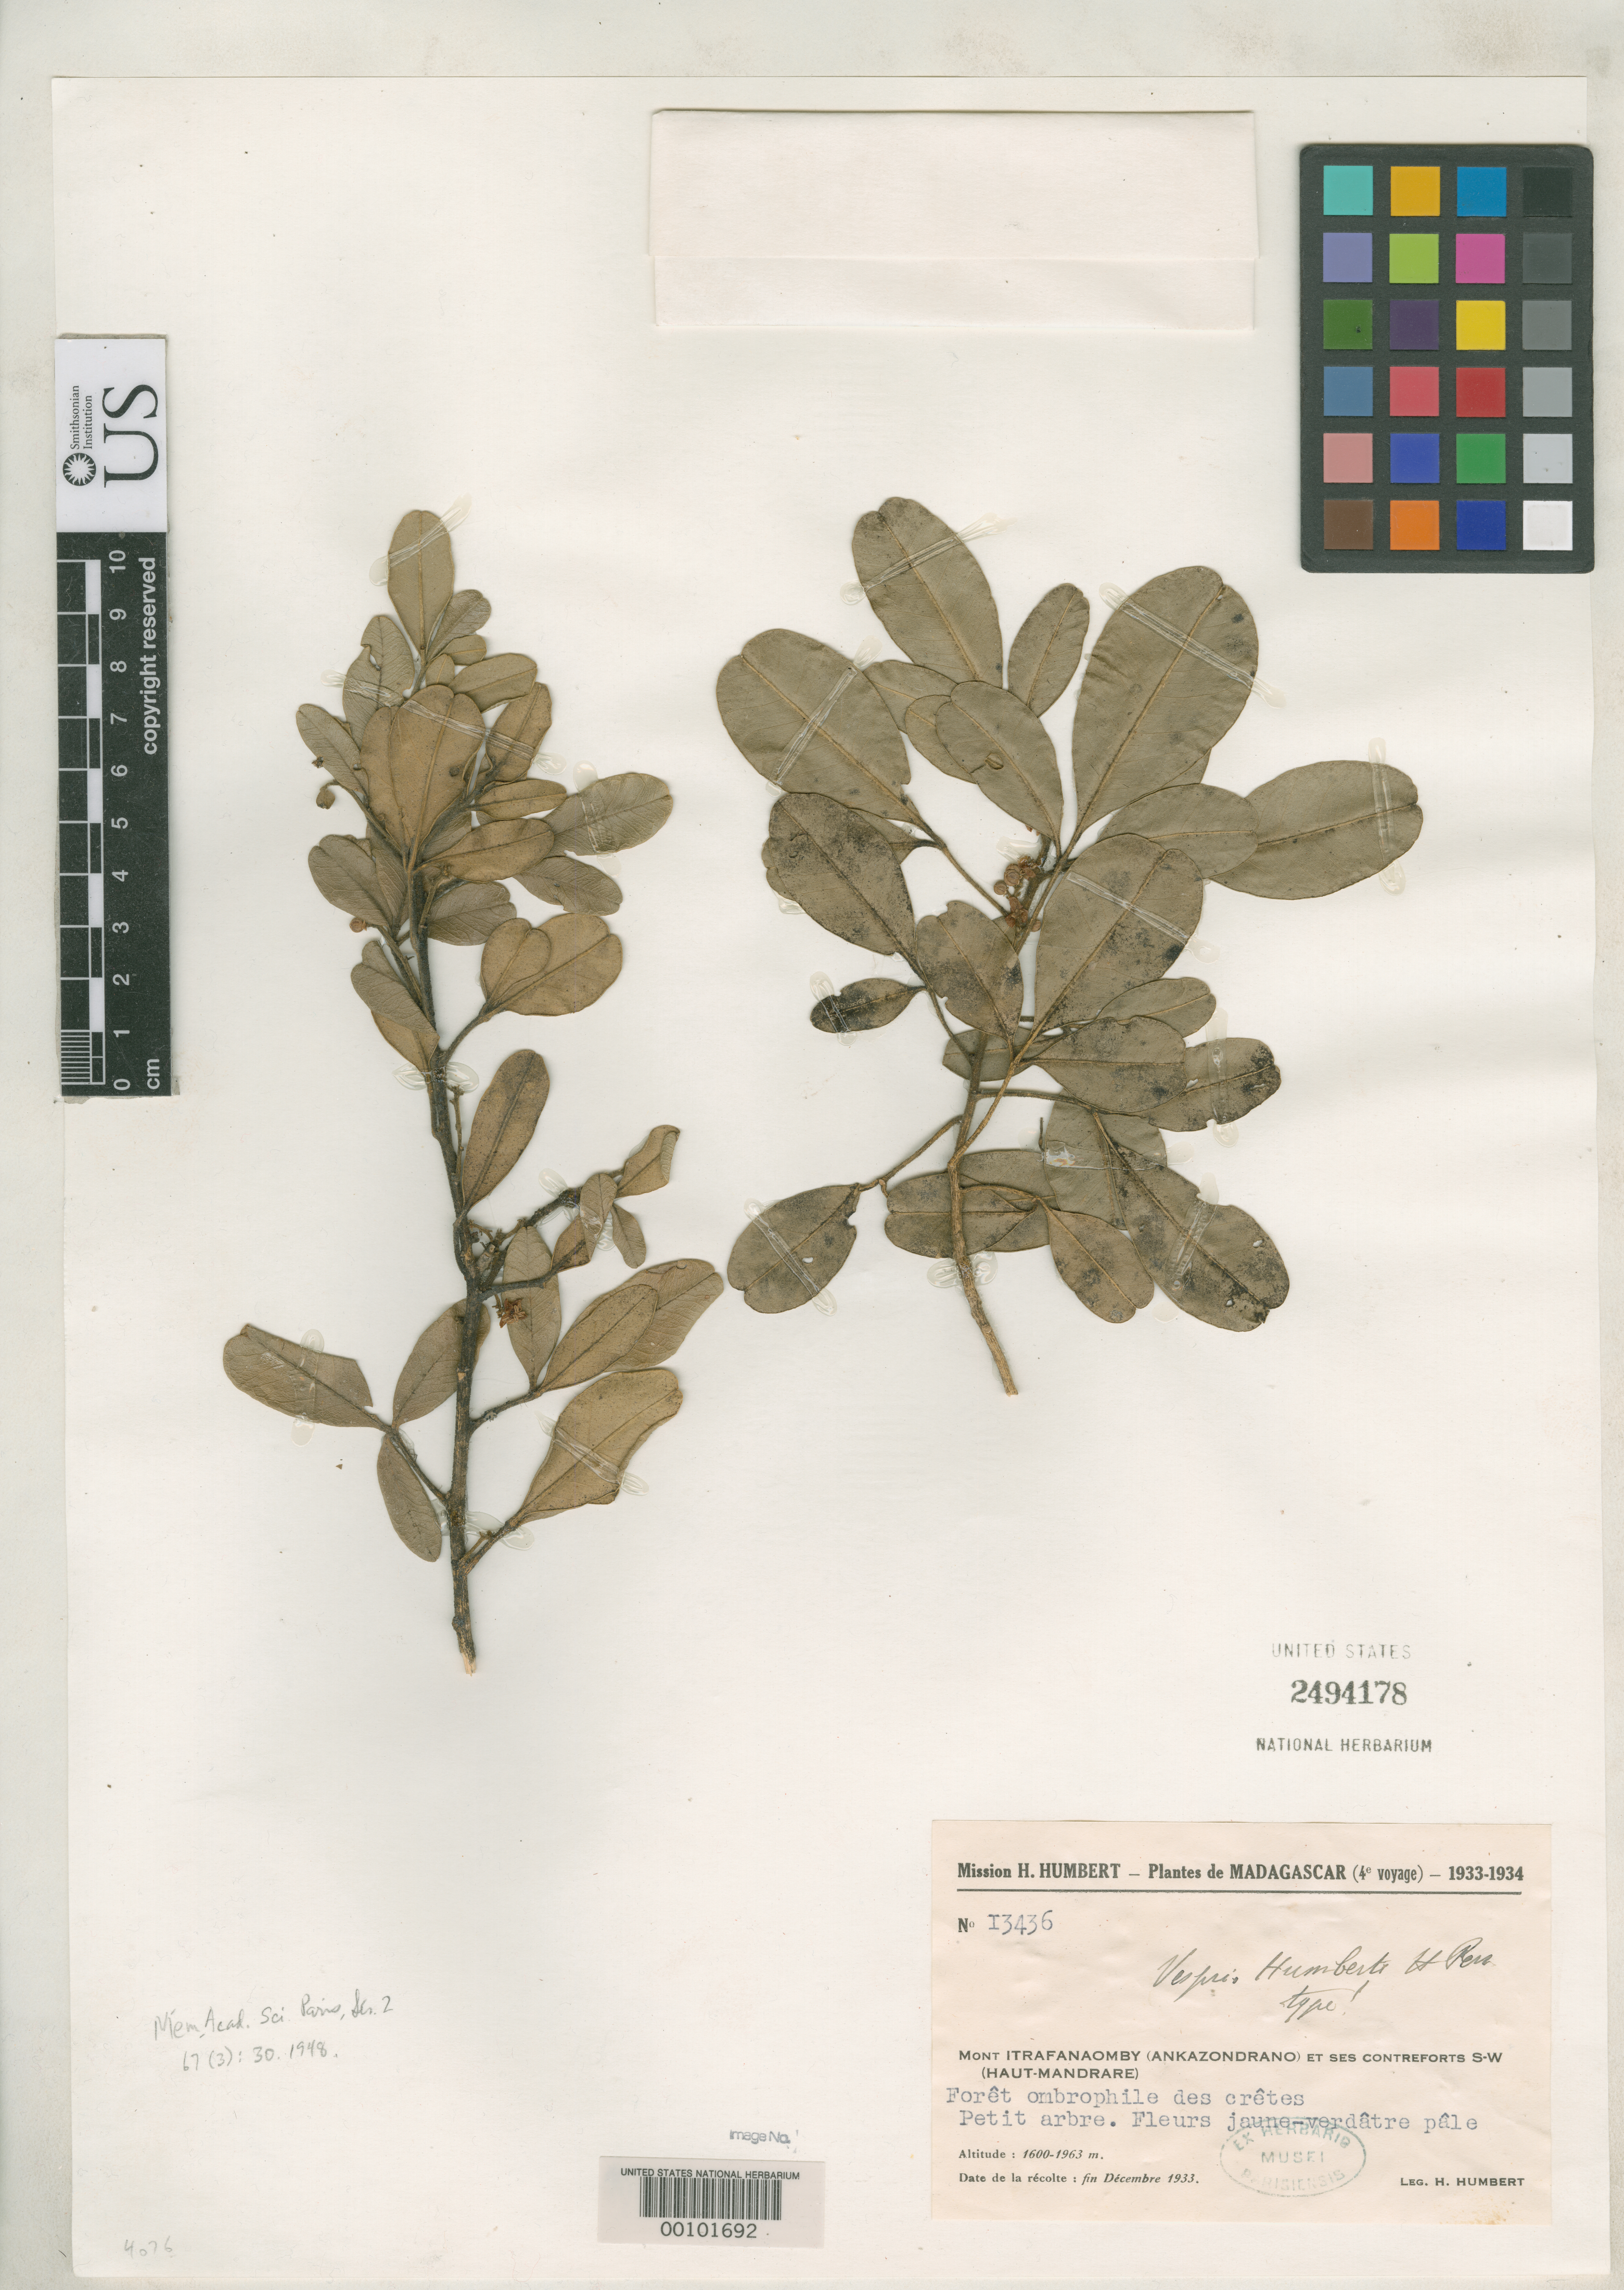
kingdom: Plantae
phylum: Tracheophyta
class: Magnoliopsida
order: Sapindales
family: Rutaceae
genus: Vepris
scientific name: Vepris humbertii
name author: H. Perrier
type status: Isotype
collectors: H. Humbert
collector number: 13436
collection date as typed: Dec 1933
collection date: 1933-12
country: Madagascar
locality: Mountitrafanaomby (Ankazondrano), southwest of Haut-Mandrare.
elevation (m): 1600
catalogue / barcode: US 2494178